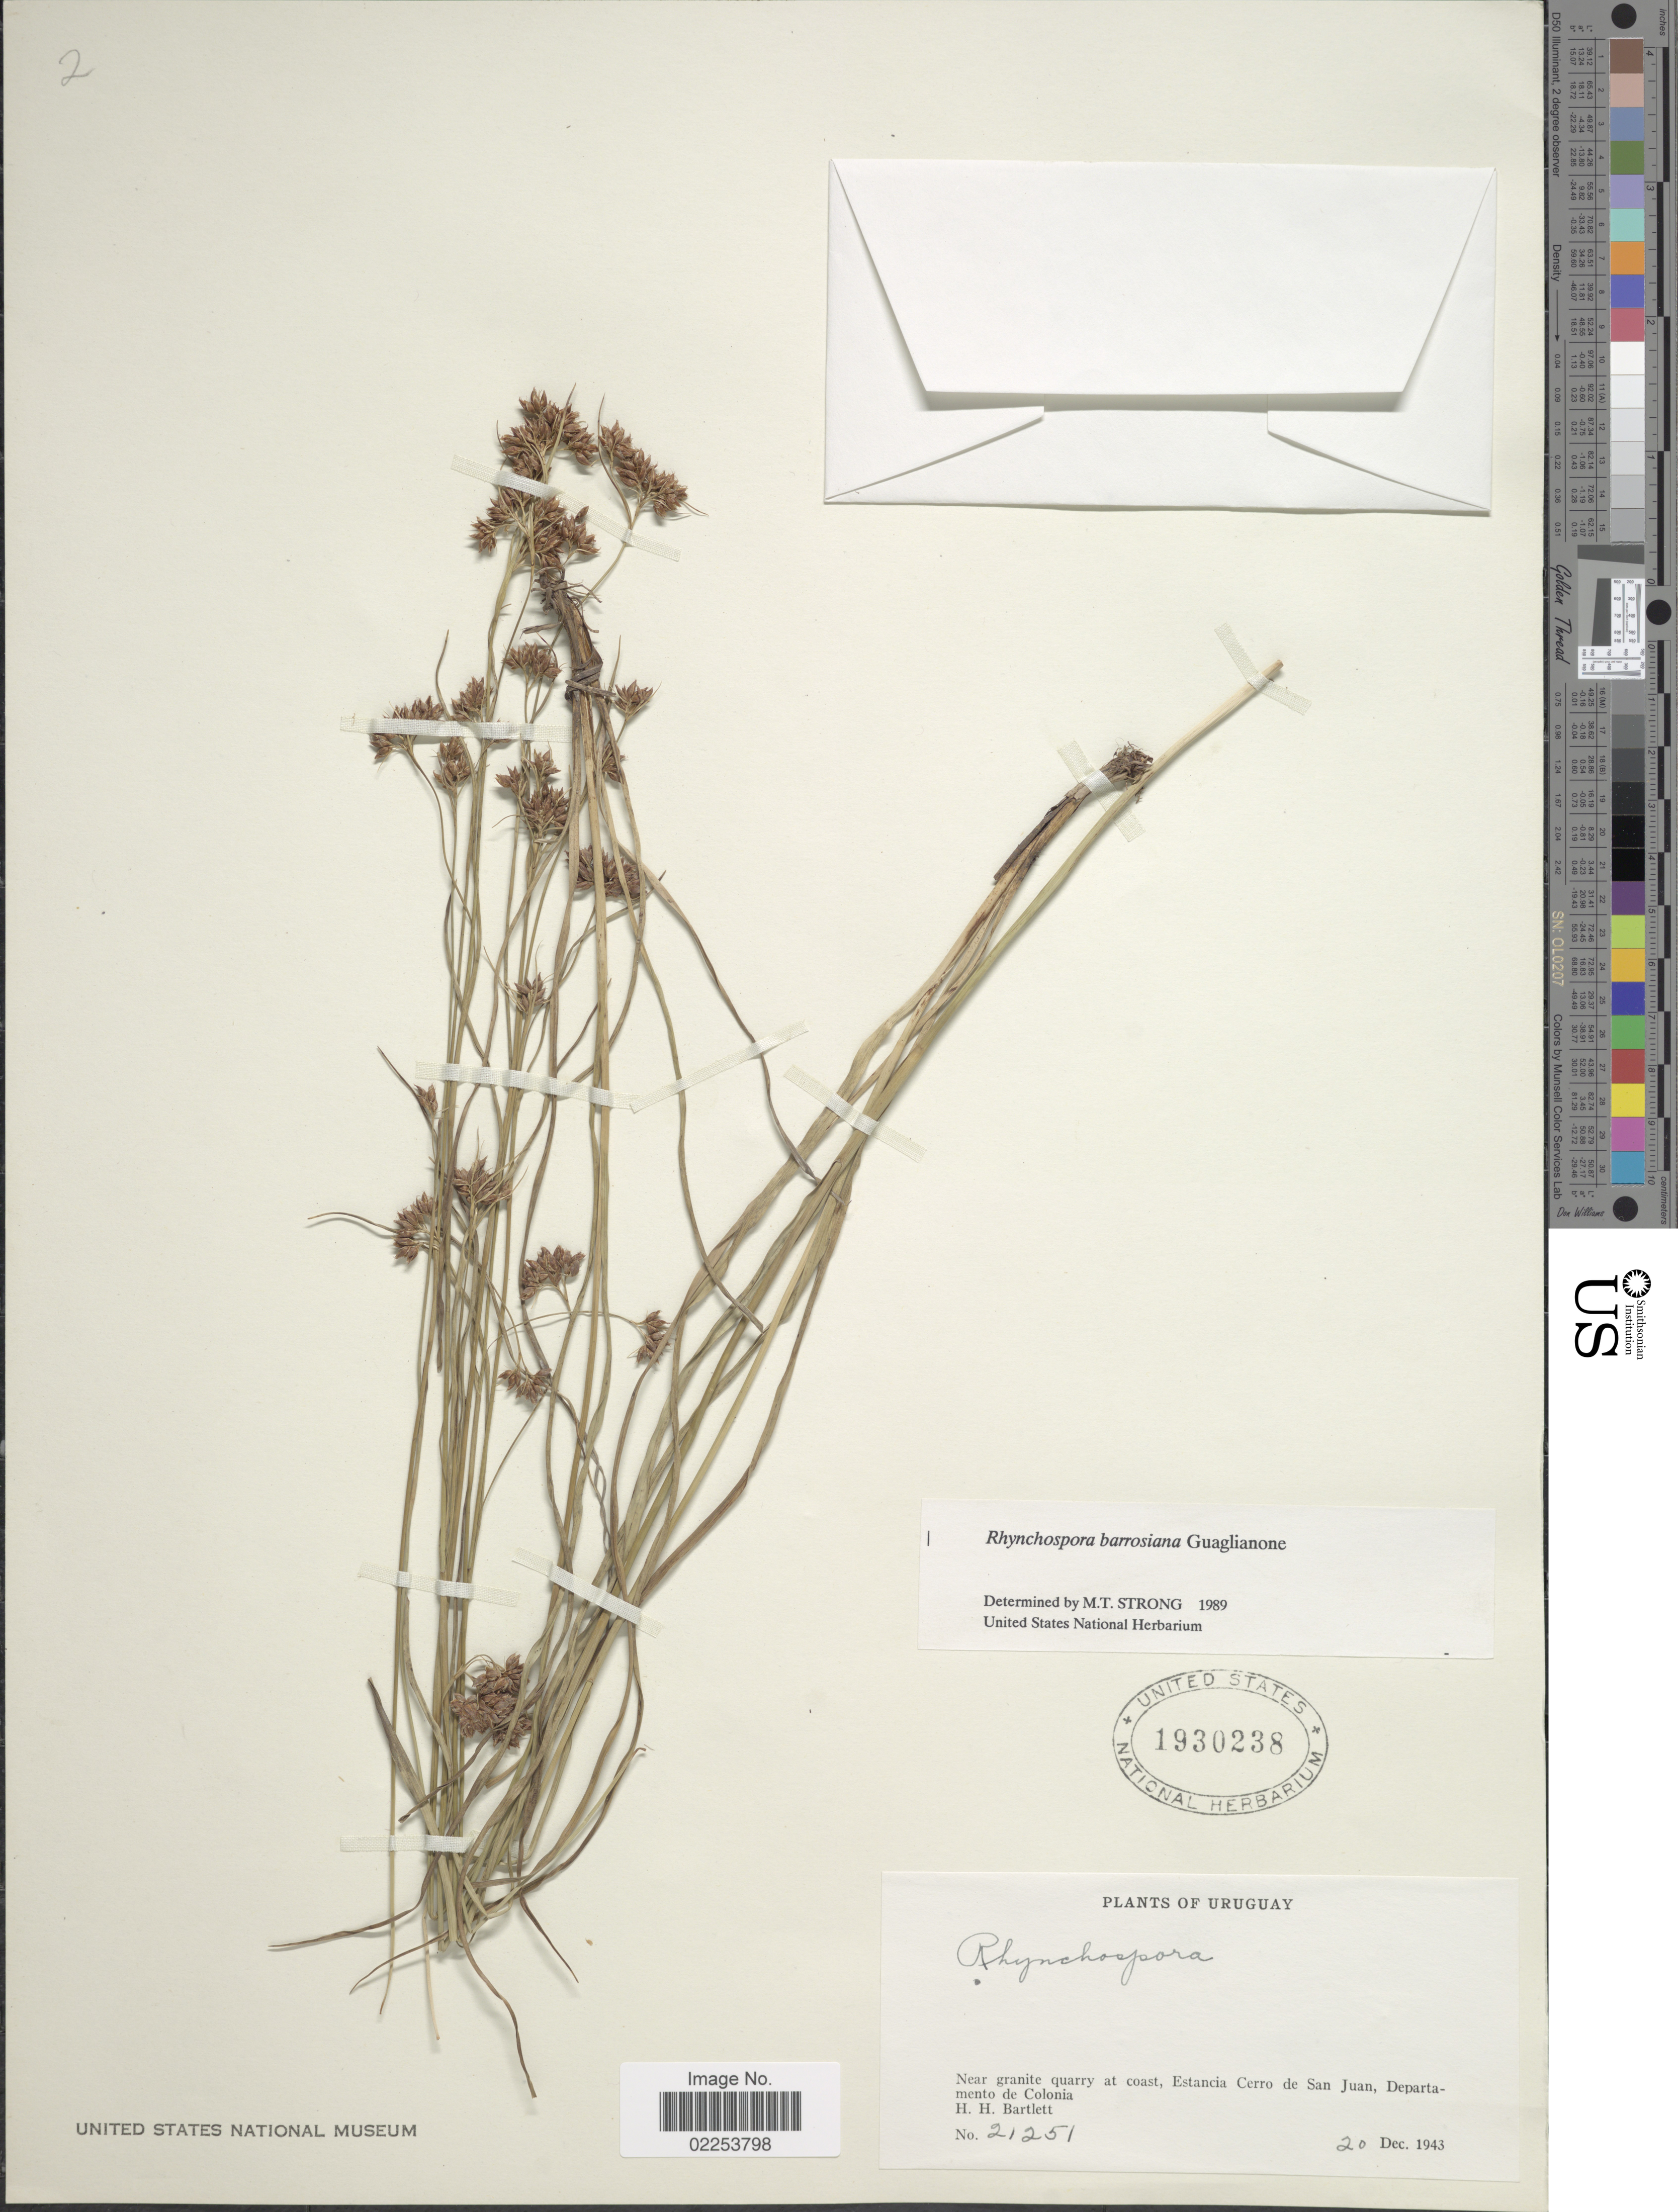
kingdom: Plantae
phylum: Tracheophyta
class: Liliopsida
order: Poales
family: Cyperaceae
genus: Rhynchospora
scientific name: Rhynchospora barrosiana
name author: Guagl.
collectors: H. H. Bartlett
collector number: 21251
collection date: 1943-12-20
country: Uruguay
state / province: Colonia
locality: Near granite quarry at coast, Estancia Cerro de San Juan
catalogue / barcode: US 1930238